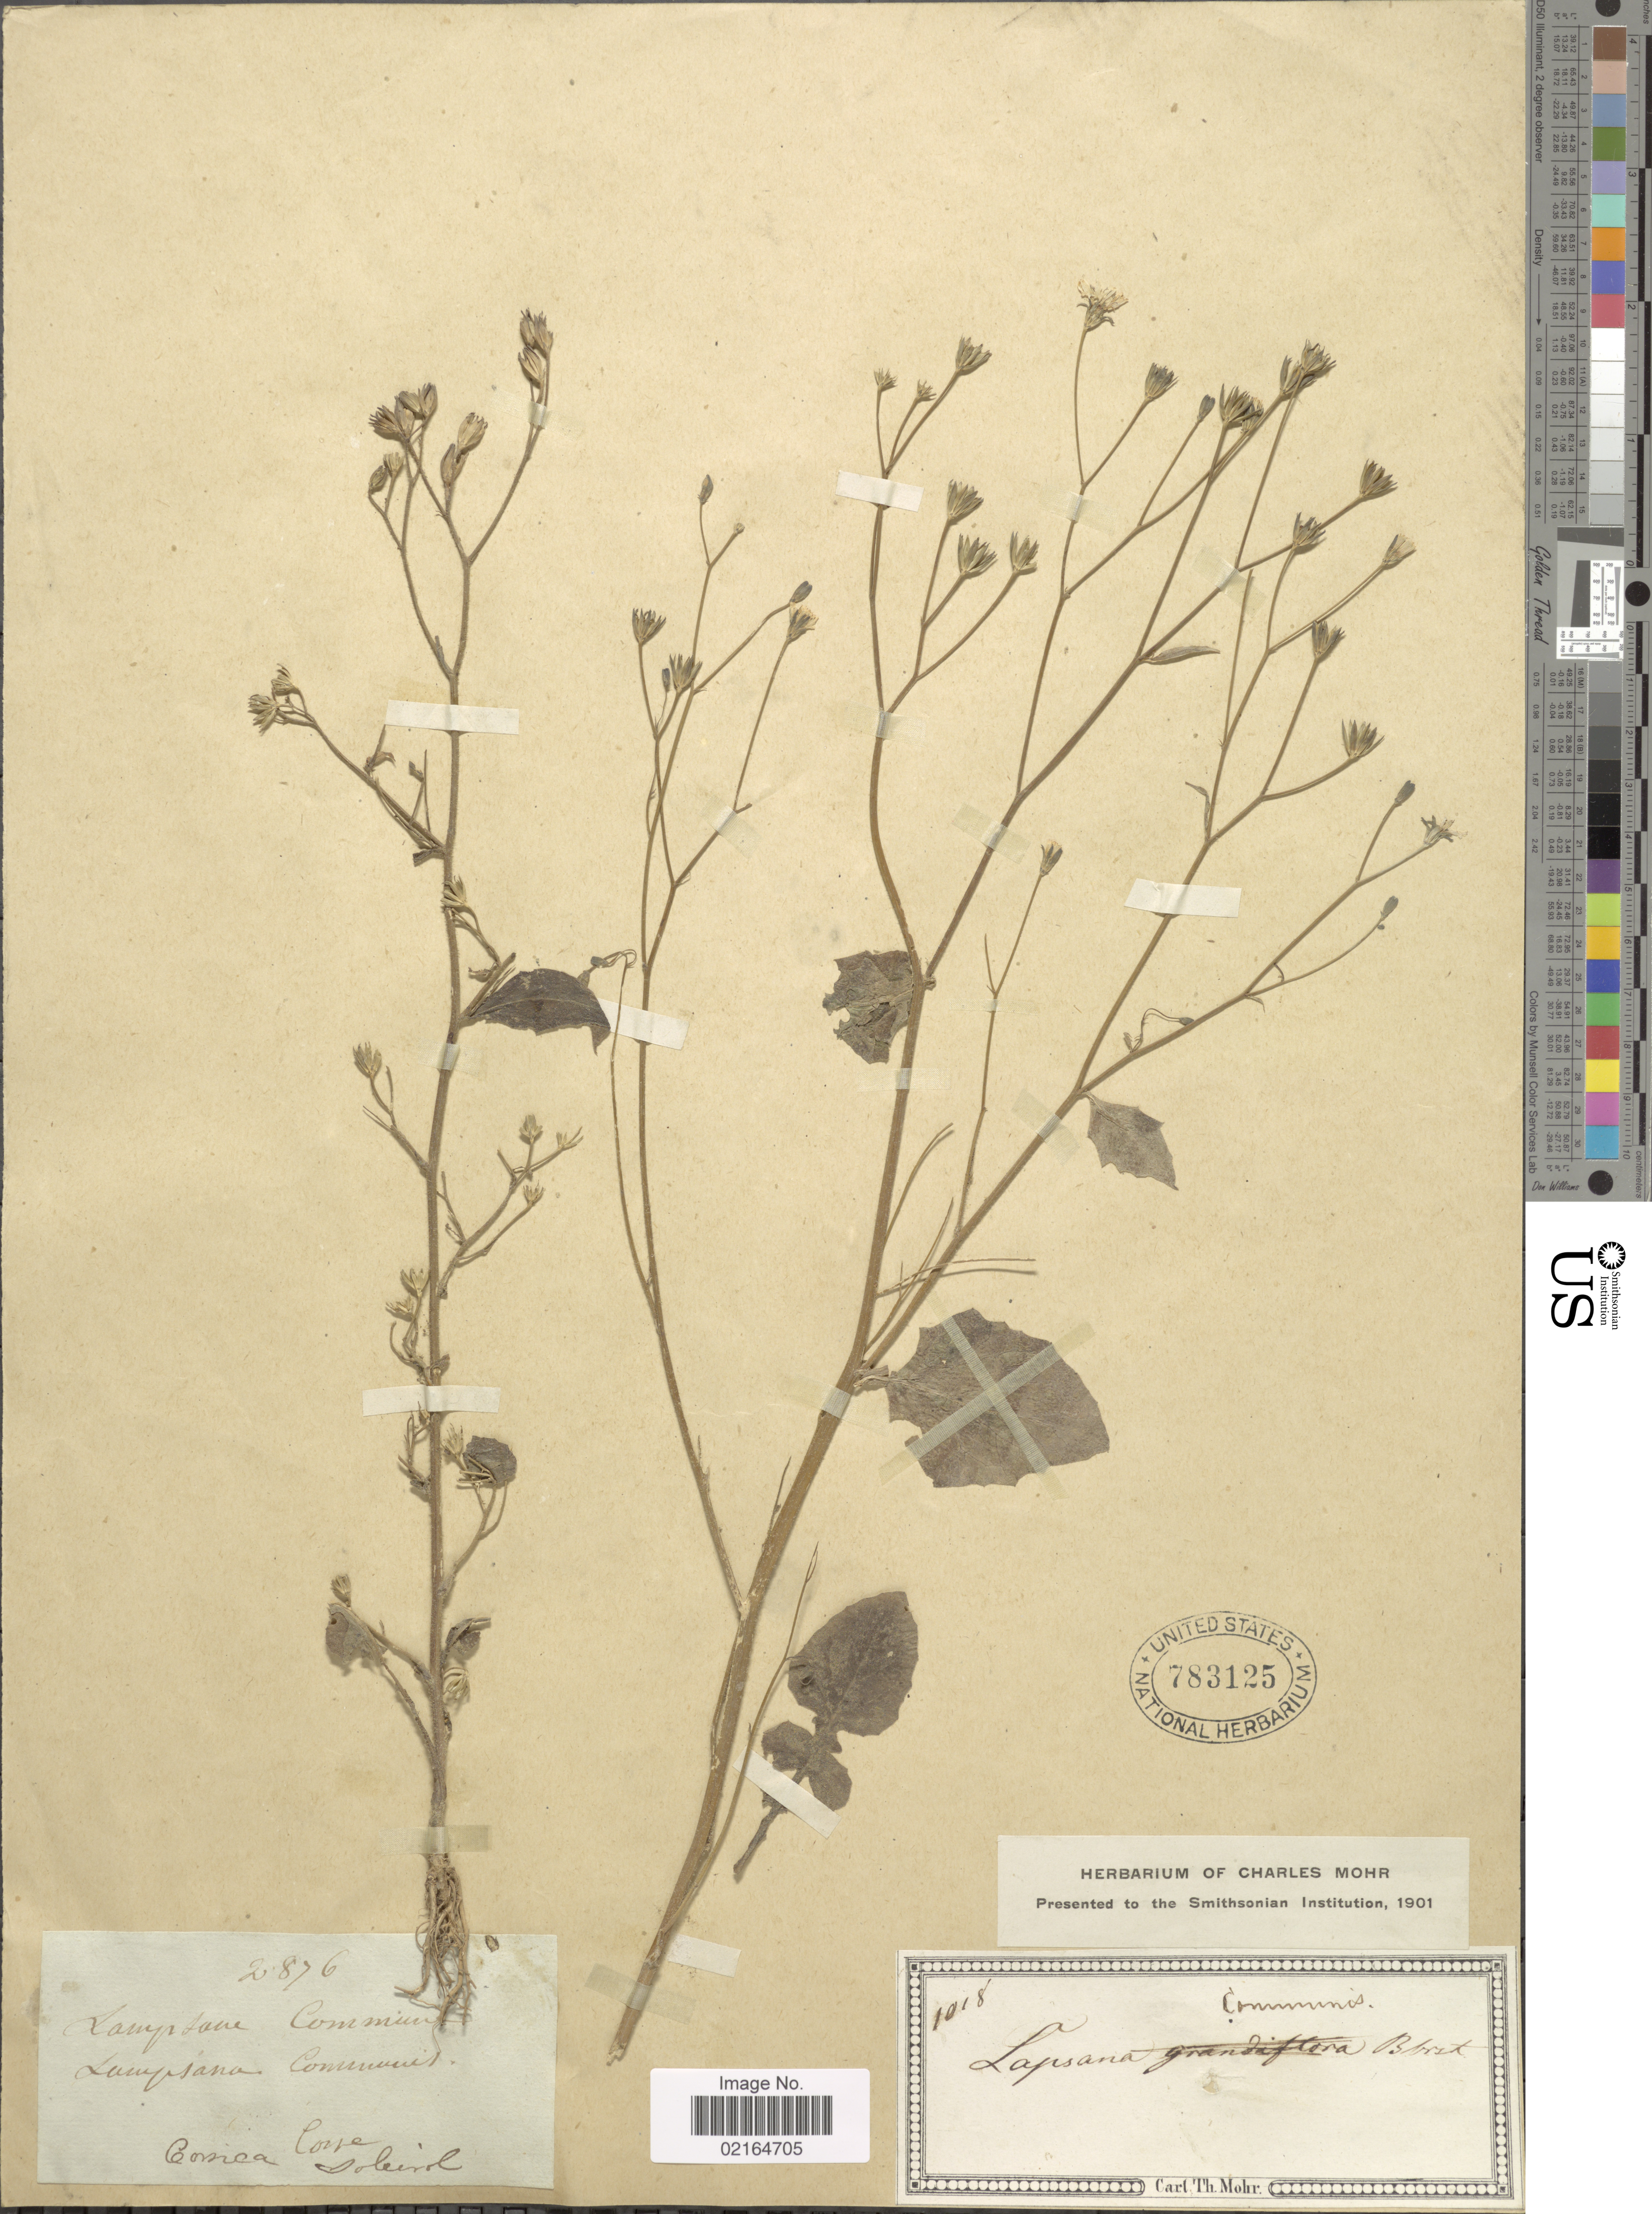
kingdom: Plantae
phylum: Tracheophyta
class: Magnoliopsida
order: Asterales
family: Asteraceae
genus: Lapsana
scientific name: Lapsana communis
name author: L.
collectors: C. T. Mohr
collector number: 1018?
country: France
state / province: Corsica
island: Corse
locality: Corse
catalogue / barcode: US 783125